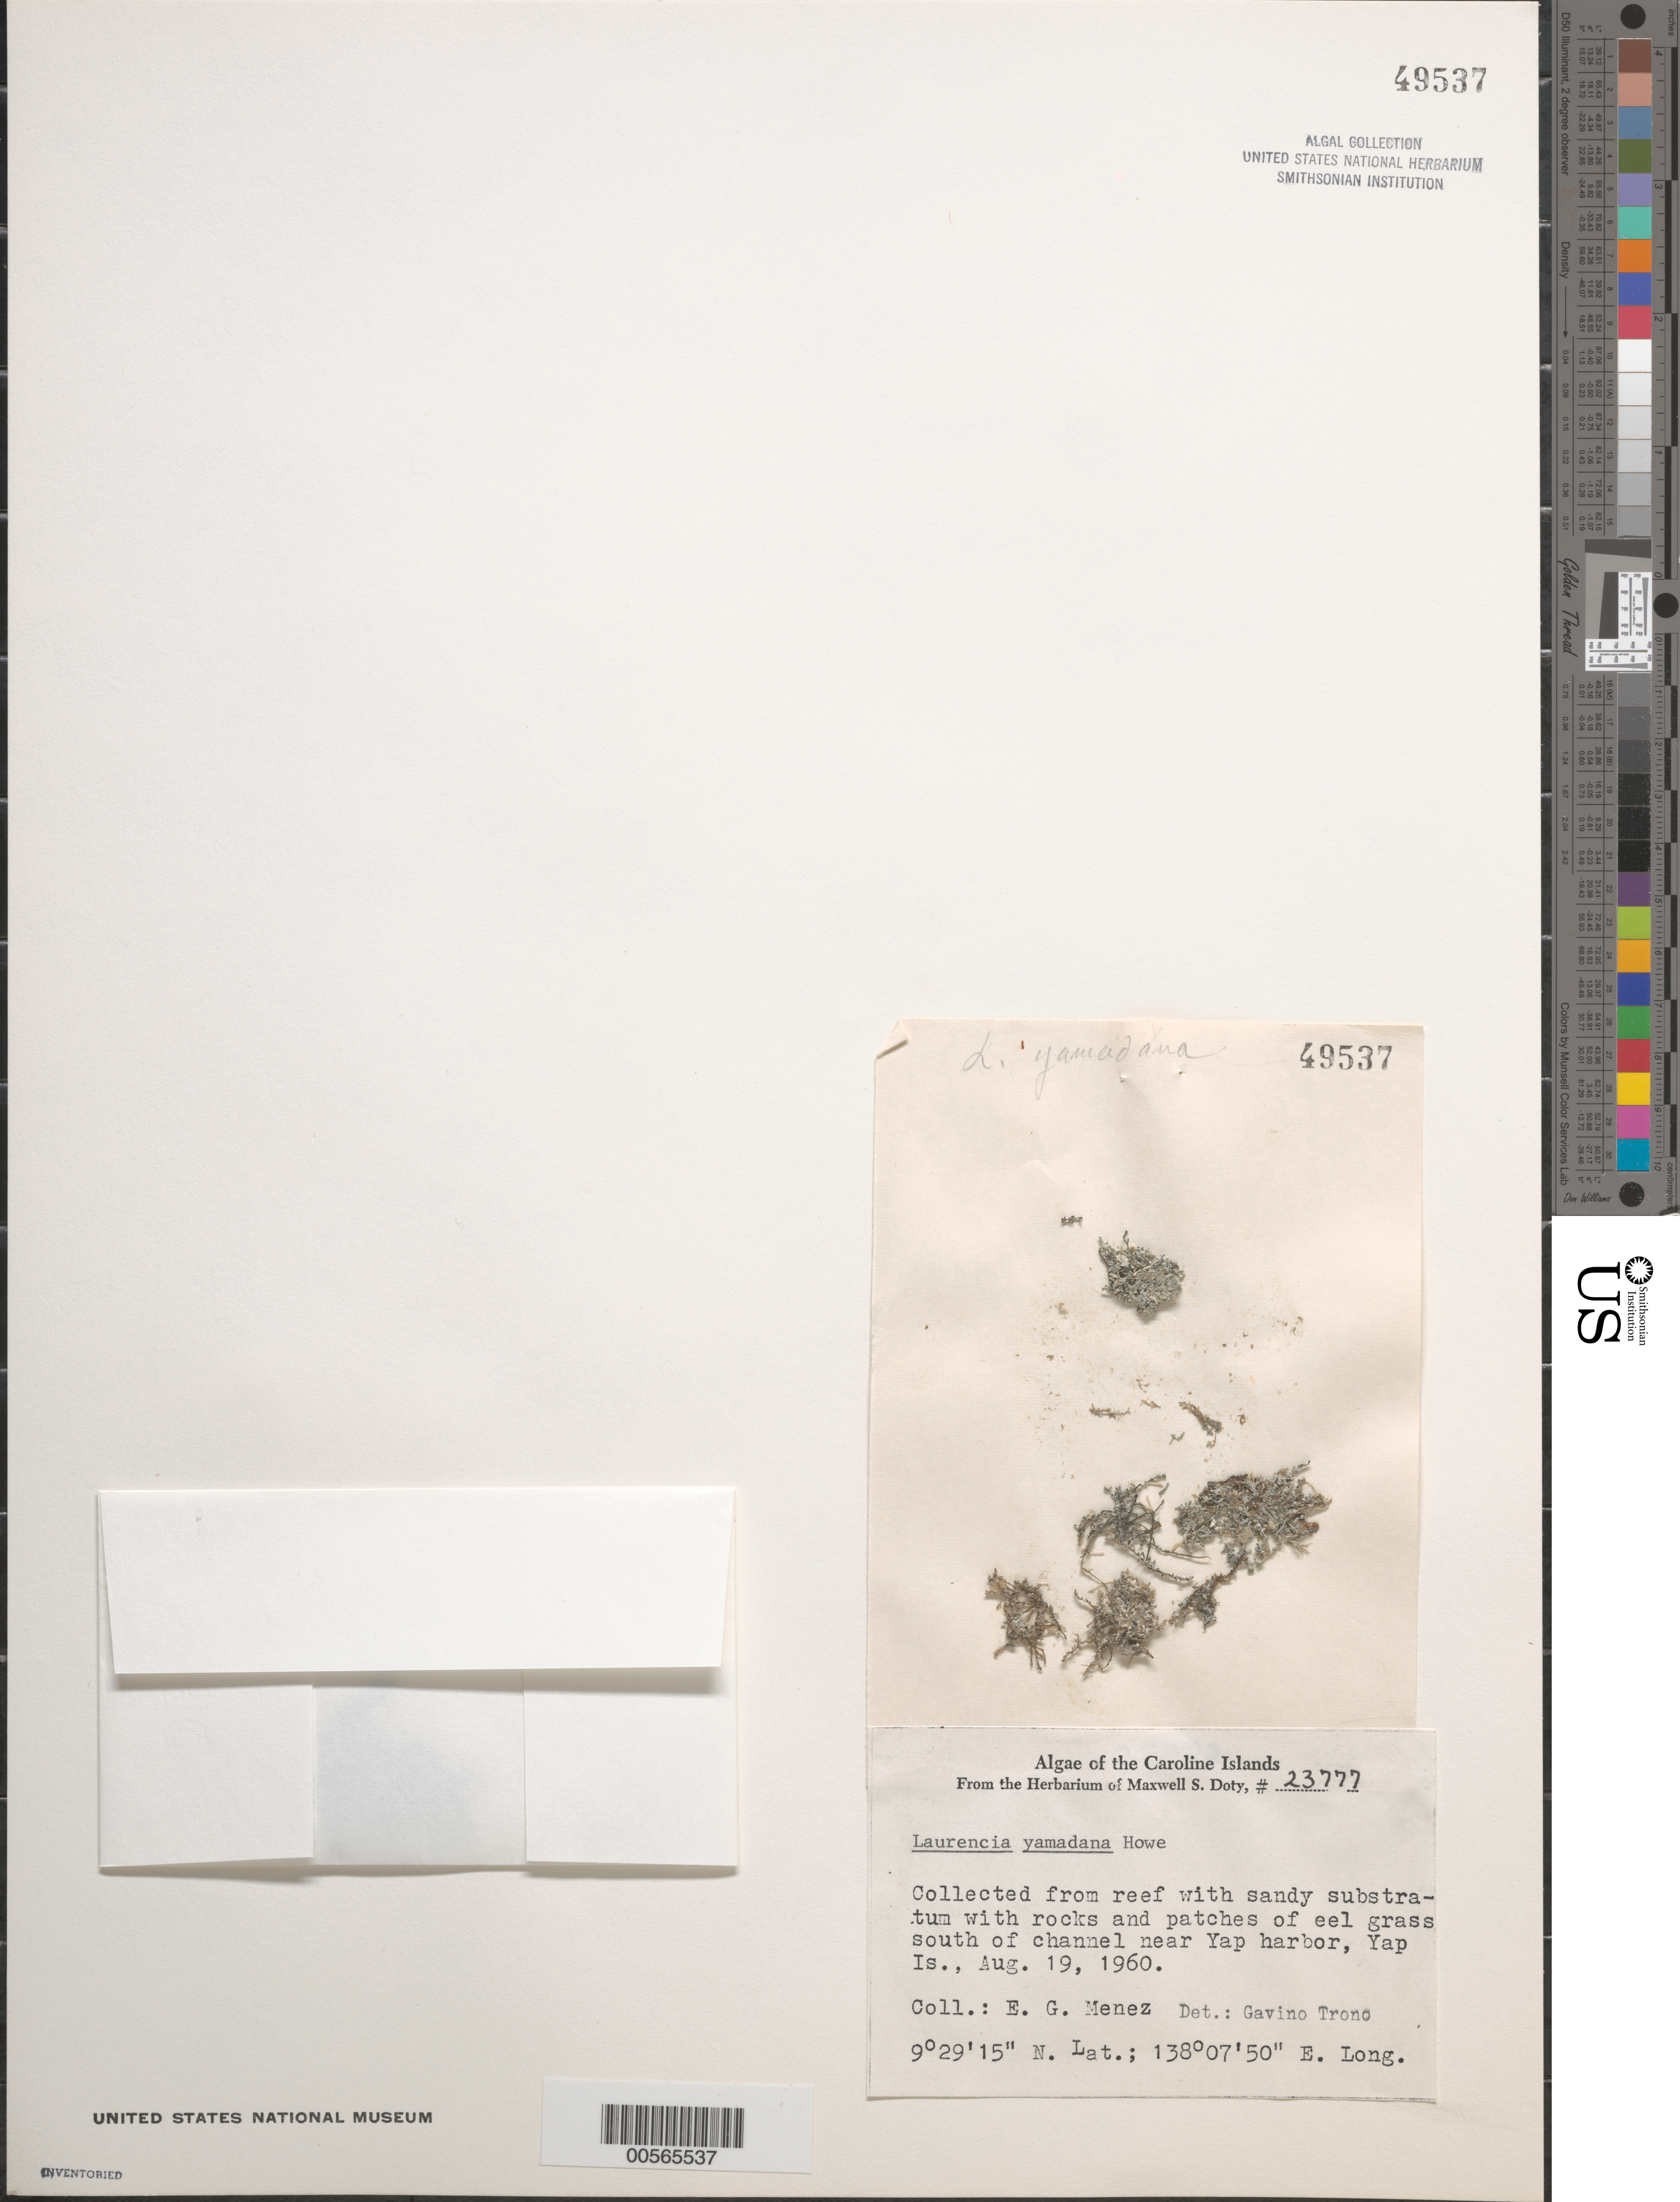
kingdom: Plantae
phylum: Rhodophyta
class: Florideophyceae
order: Ceramiales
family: Rhodomelaceae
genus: Palisada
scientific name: Palisada yamadana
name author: (M. Howe) K.W. Nam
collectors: Meñez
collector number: MSD 23777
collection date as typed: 19 Aug 1960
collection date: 1960-08-19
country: Micronesia, Federated States of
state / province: Yap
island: Yap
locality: South of channel near Yap Harbor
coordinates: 9 29' 15" N. Lat., 138 07' 50" E. Long.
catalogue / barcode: US 49537